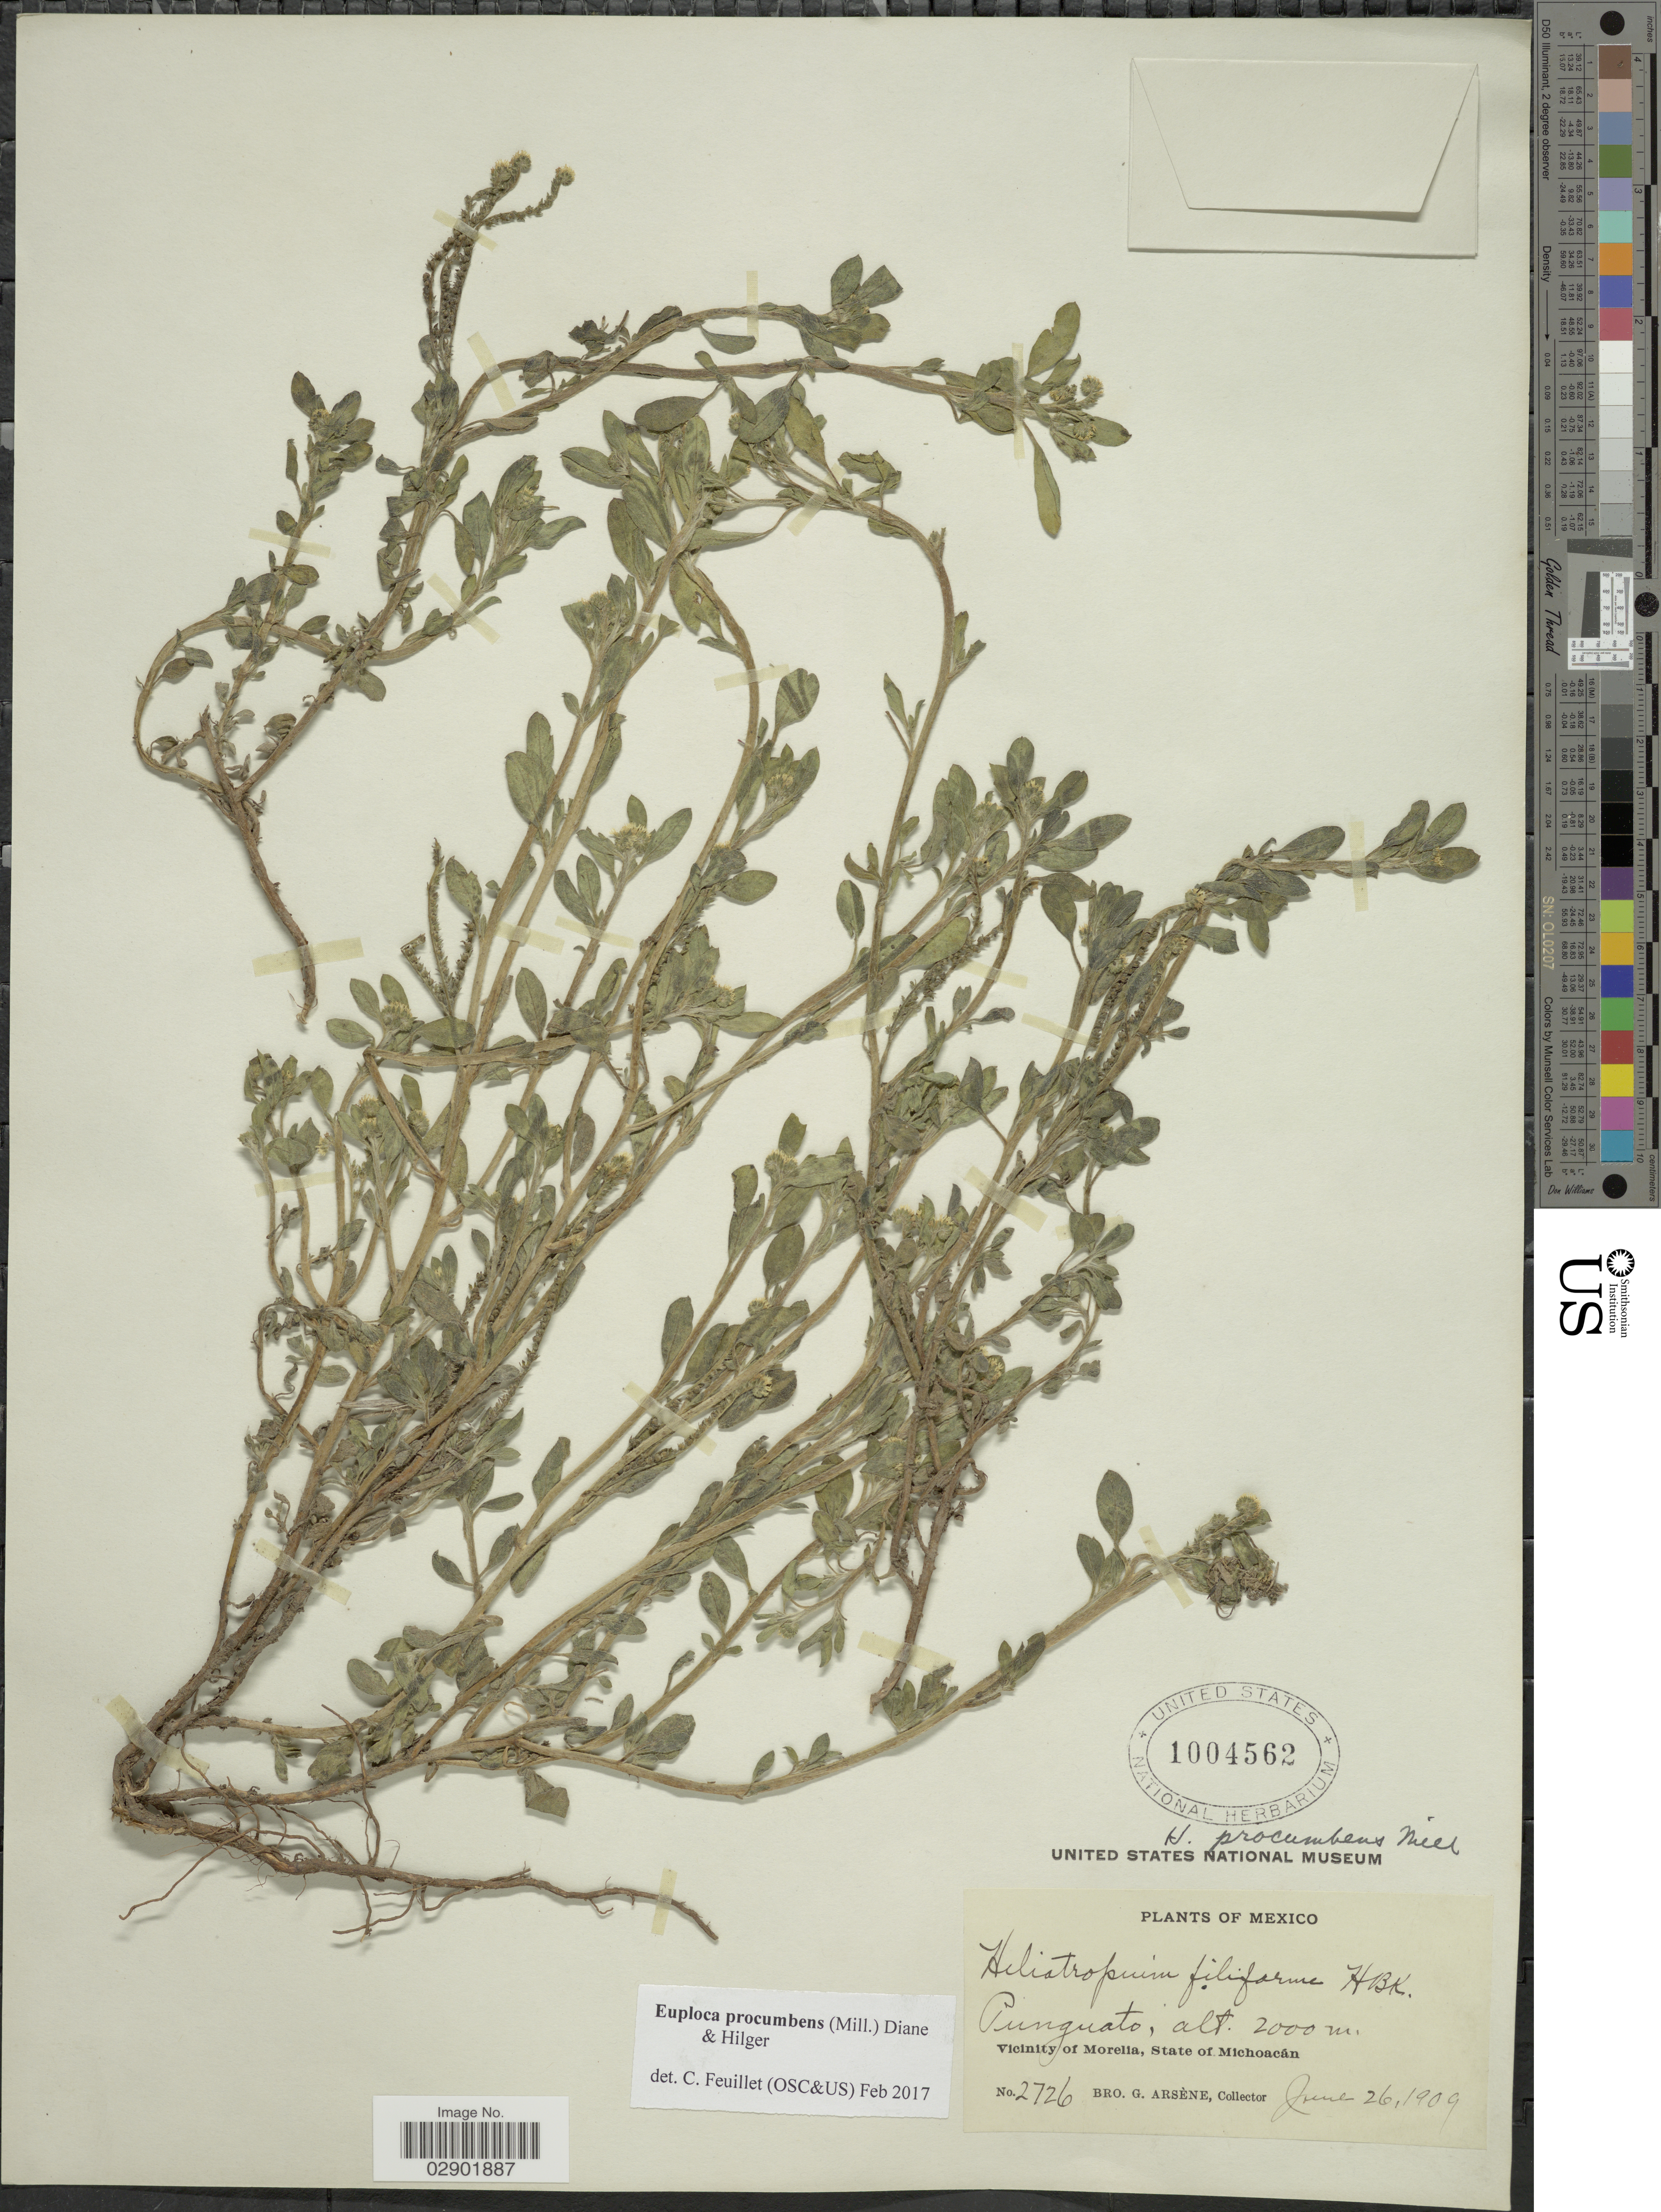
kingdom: Plantae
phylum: Tracheophyta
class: Magnoliopsida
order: Boraginales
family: Heliotropiaceae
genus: Euploca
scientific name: Euploca procumbens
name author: (Mill.) Diane & Hilger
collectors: Bro. G. Arsène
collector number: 2726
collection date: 1909-06-26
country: Mexico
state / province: Michoacán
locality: Punguato. Vicinity of Morelia.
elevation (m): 2000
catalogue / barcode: US 1004562